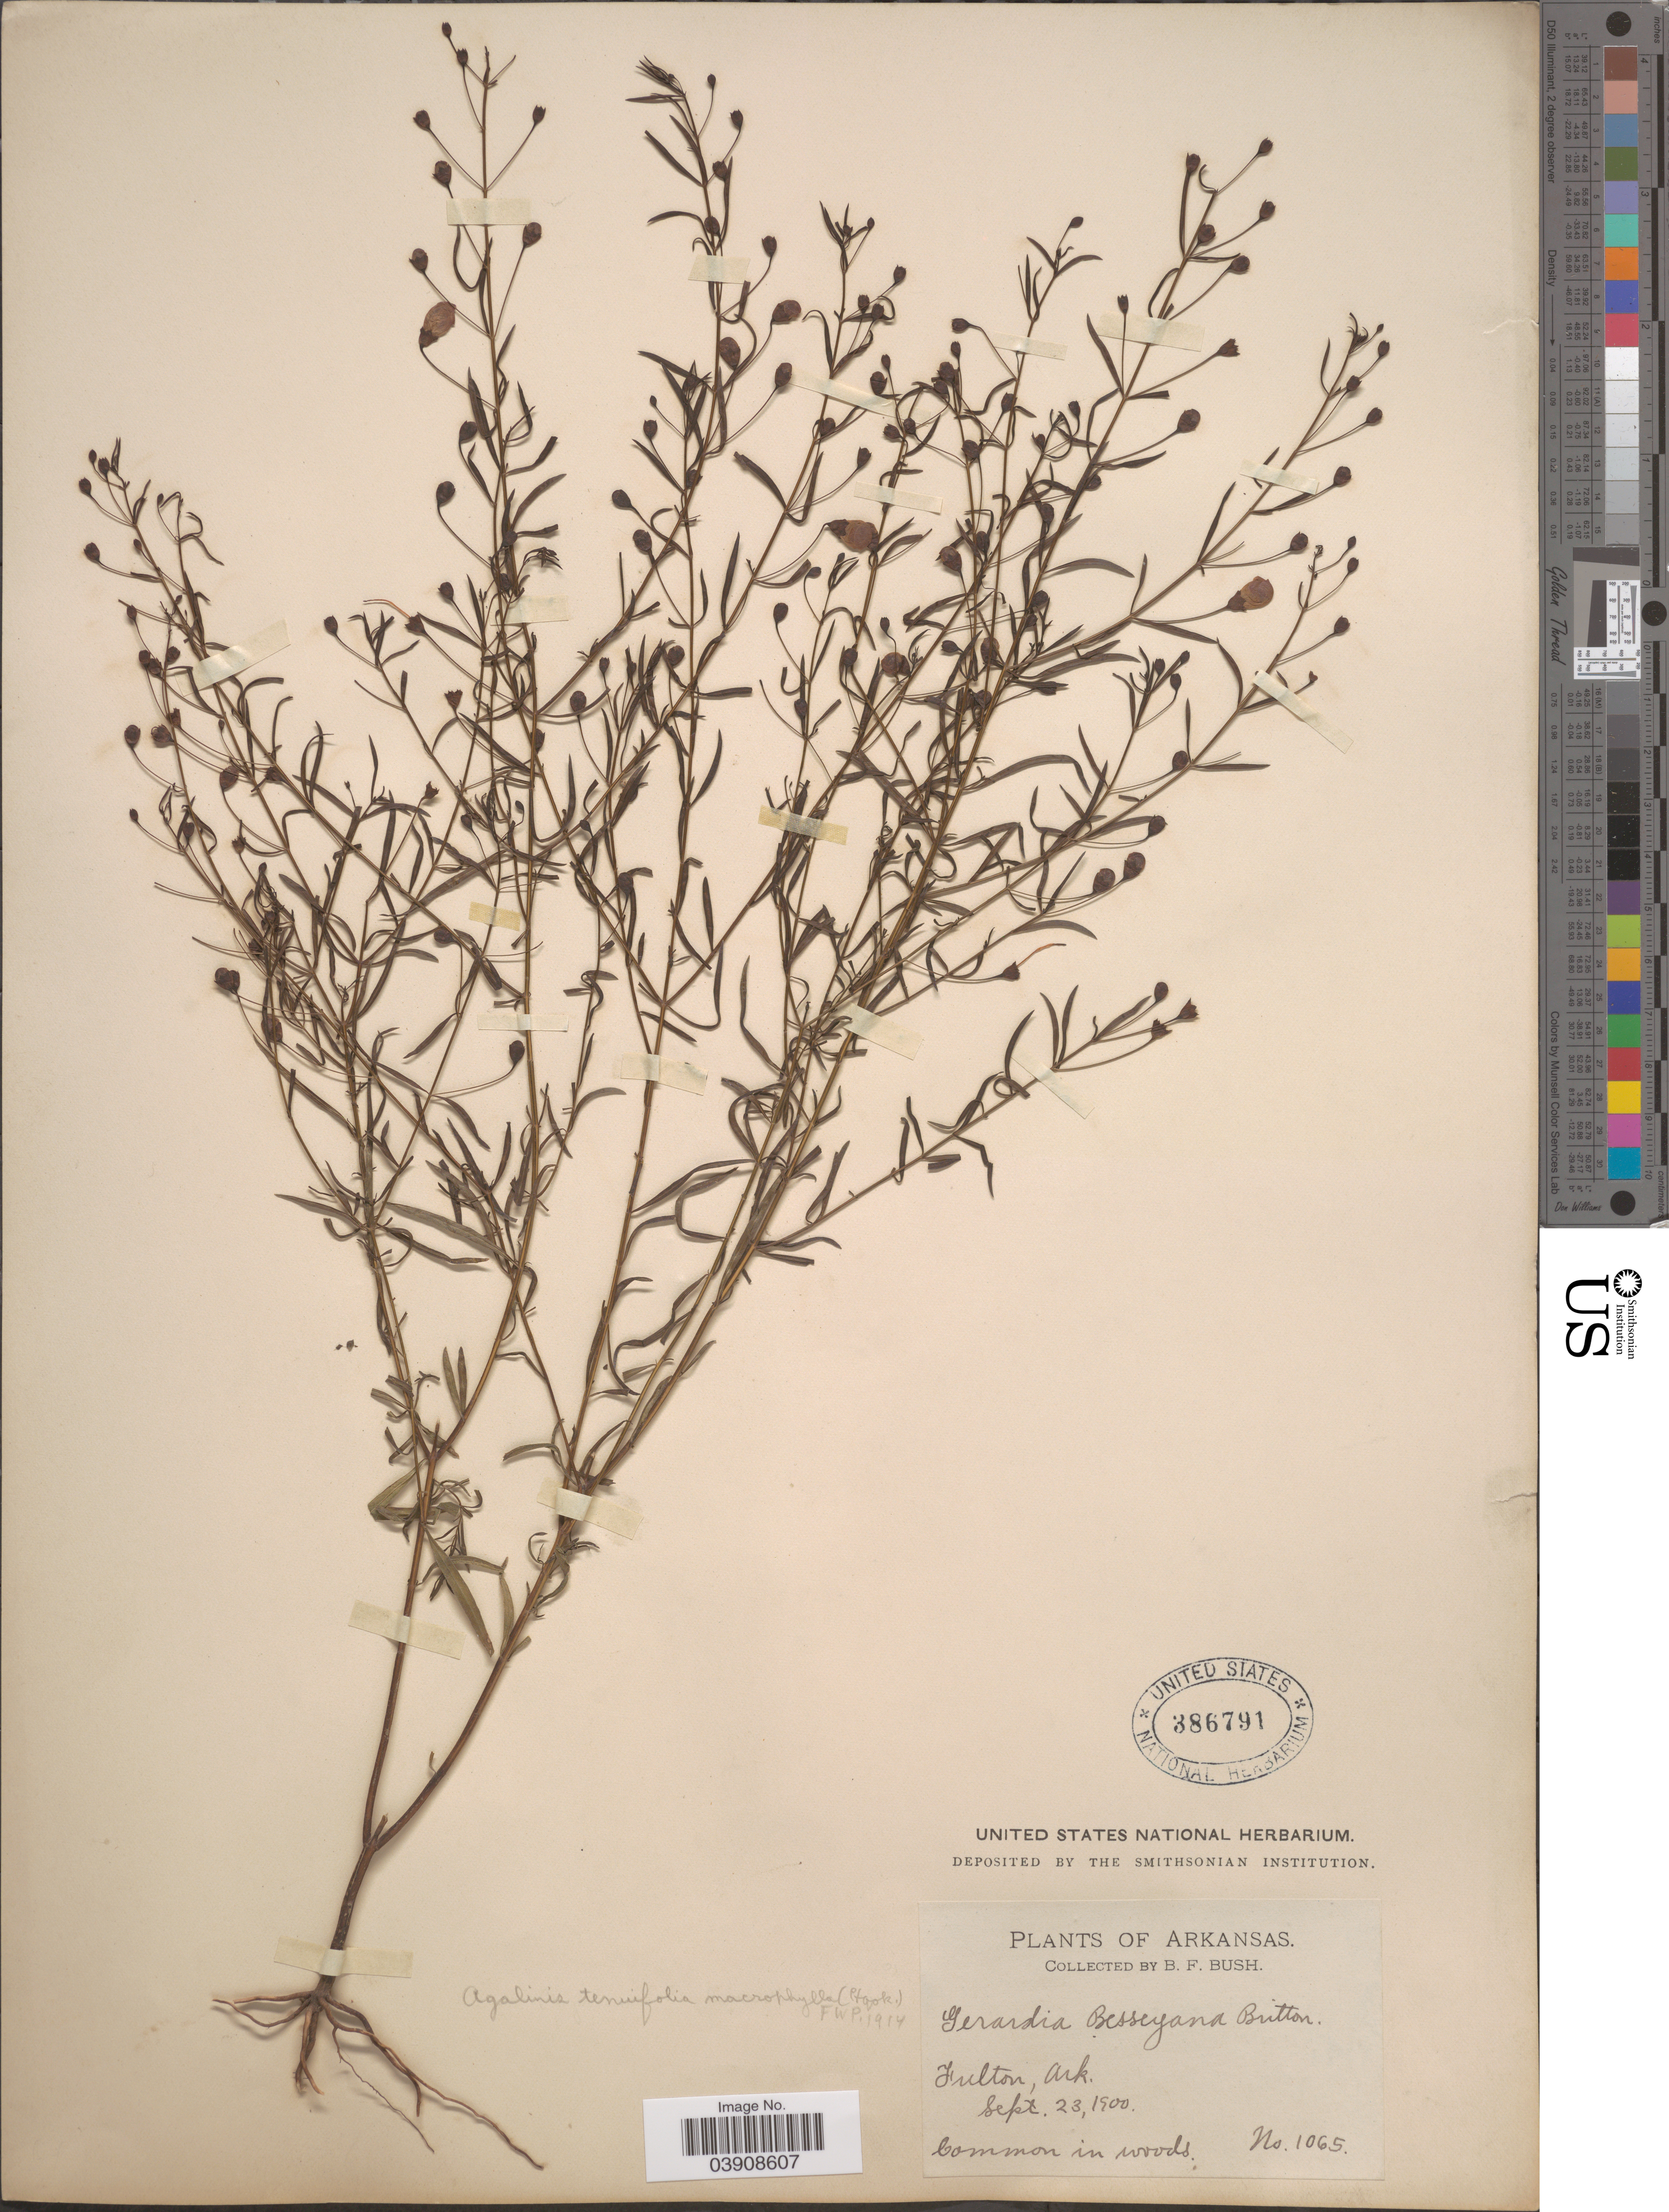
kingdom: Plantae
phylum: Tracheophyta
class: Magnoliopsida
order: Lamiales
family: Orobanchaceae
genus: Agalinis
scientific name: Agalinis tenuifolia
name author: (Vahl) Raf.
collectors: B. F. Bush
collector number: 1065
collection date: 1900-09-23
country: United States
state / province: Arkansas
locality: Fulton.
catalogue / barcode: US 386791